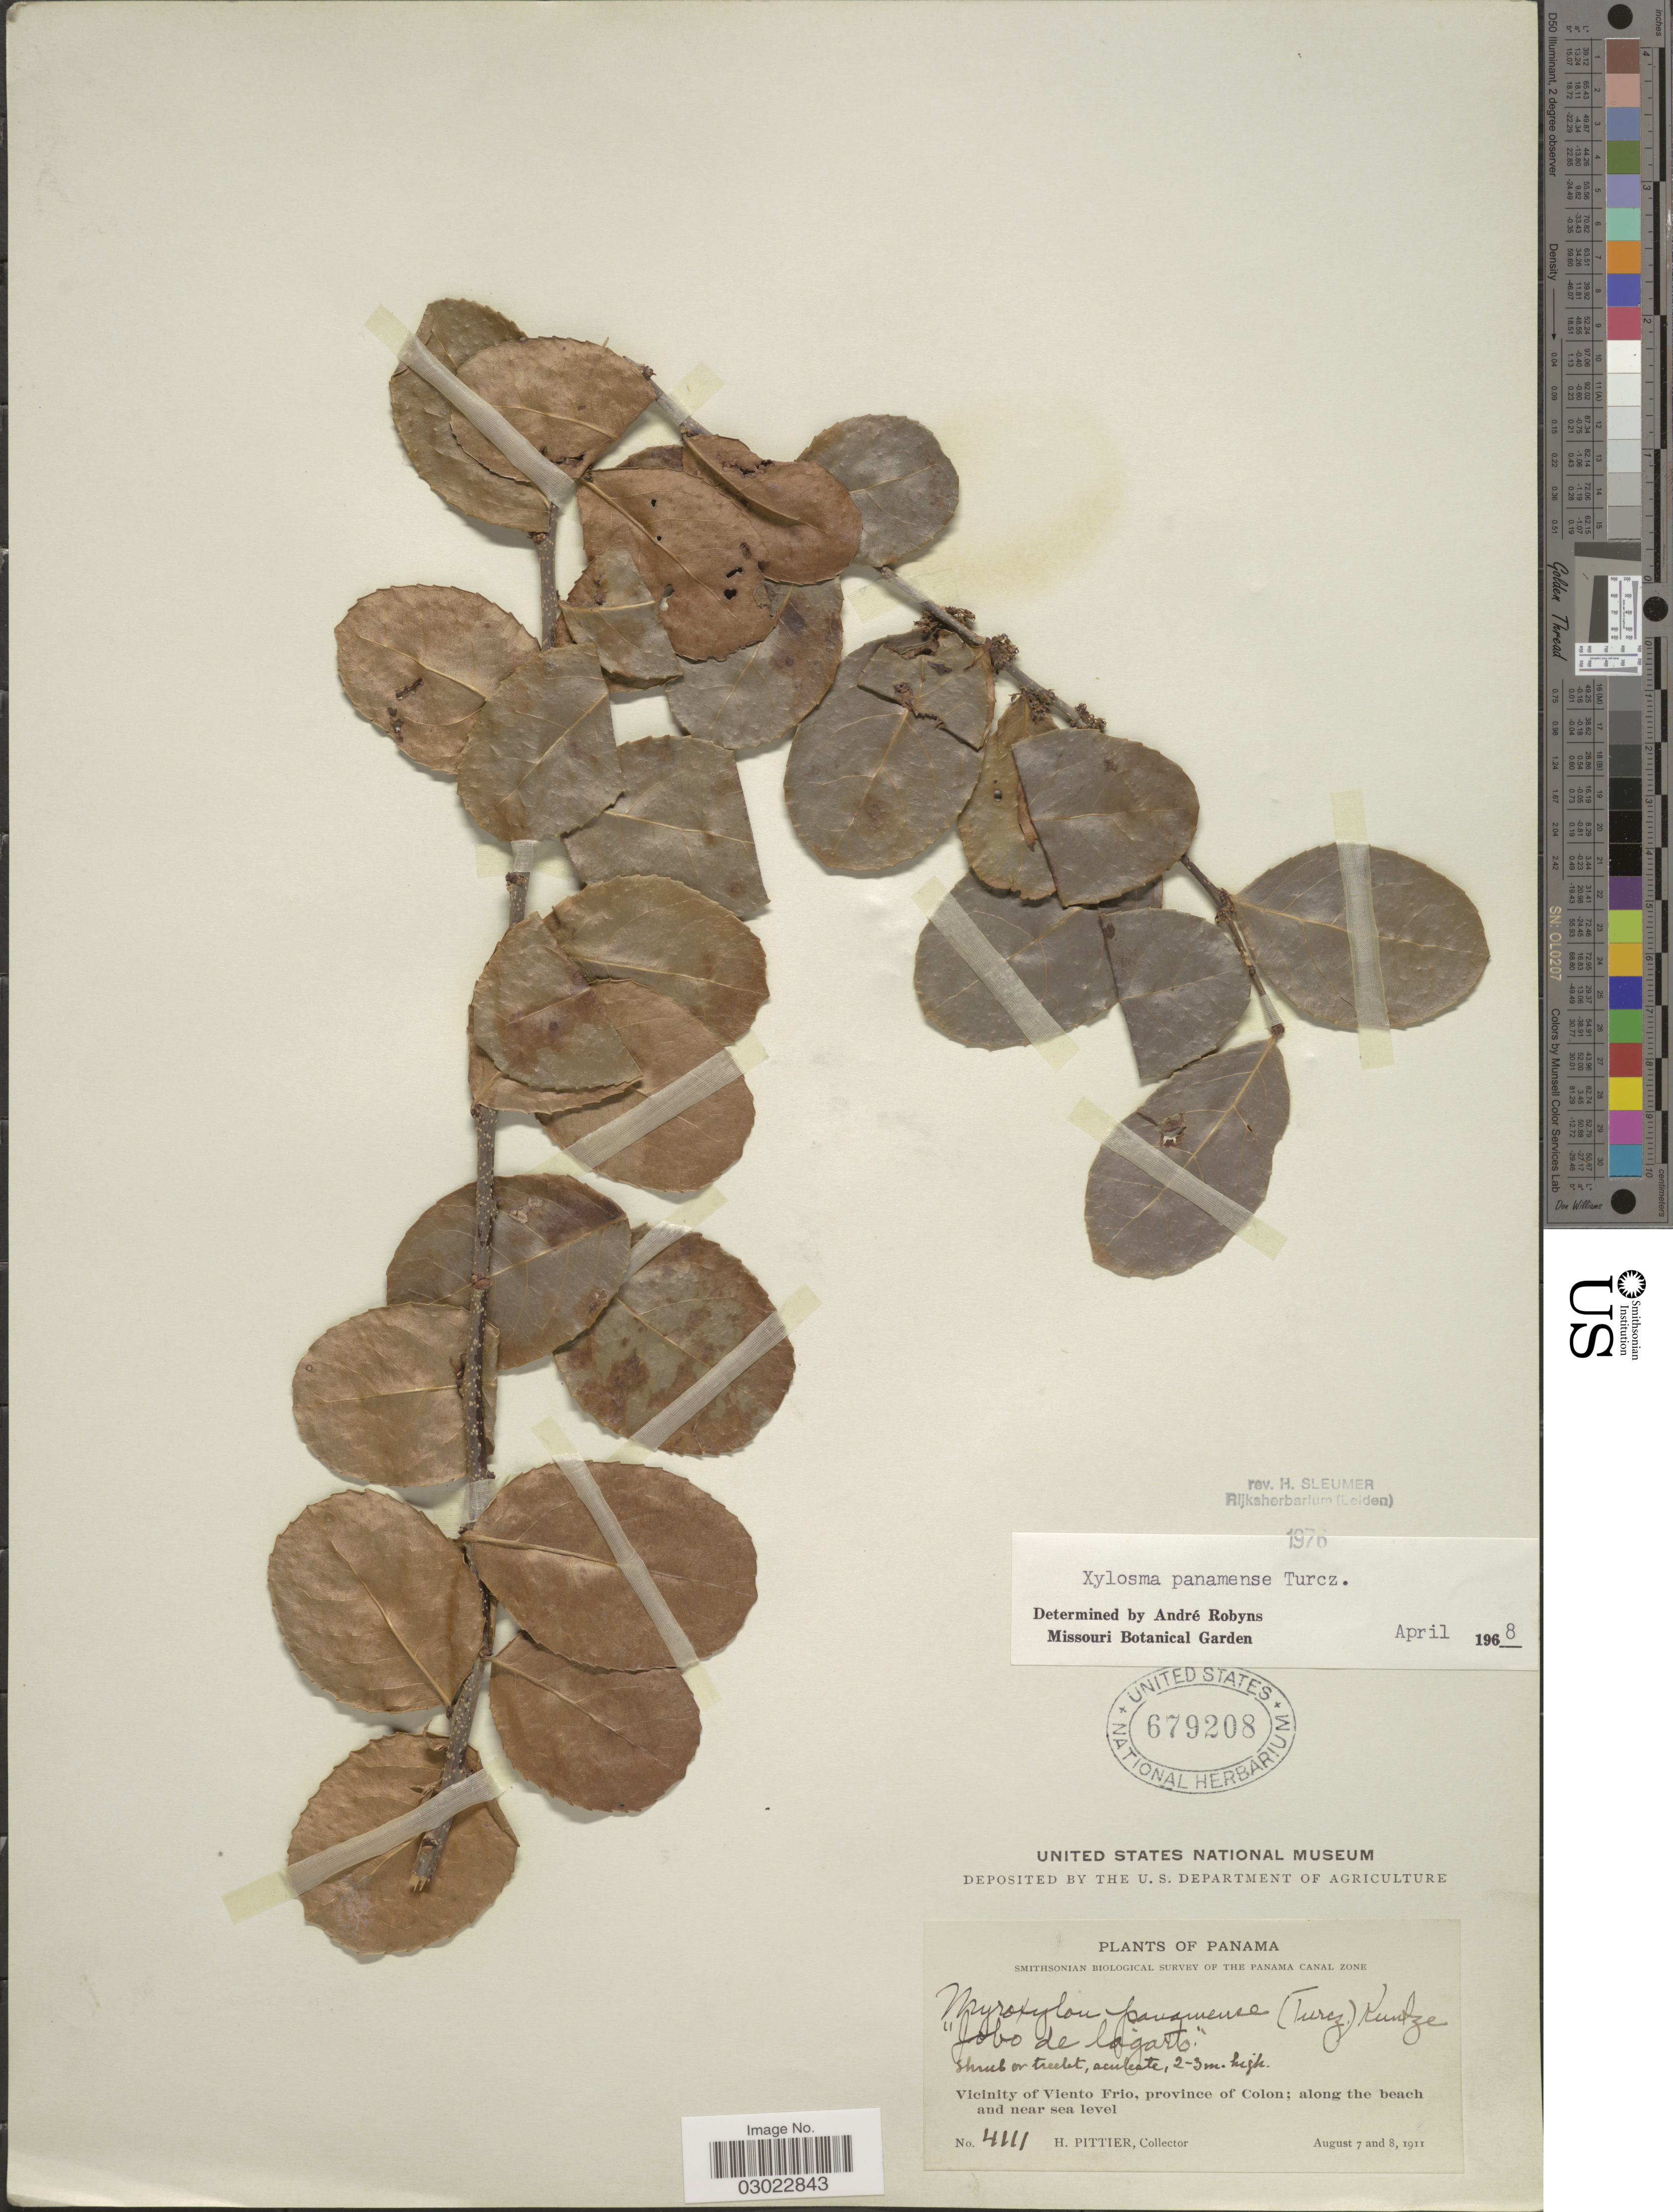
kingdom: Plantae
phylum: Tracheophyta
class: Magnoliopsida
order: Malpighiales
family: Salicaceae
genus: Xylosma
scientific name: Xylosma panamensis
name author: Turcz.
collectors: H. F. Pittier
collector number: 4111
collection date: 1911-08-07/1911-08-08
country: Panama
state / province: Colón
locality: Vicinity of Viento Frio, province of Colon; along the beach.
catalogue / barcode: US 679208